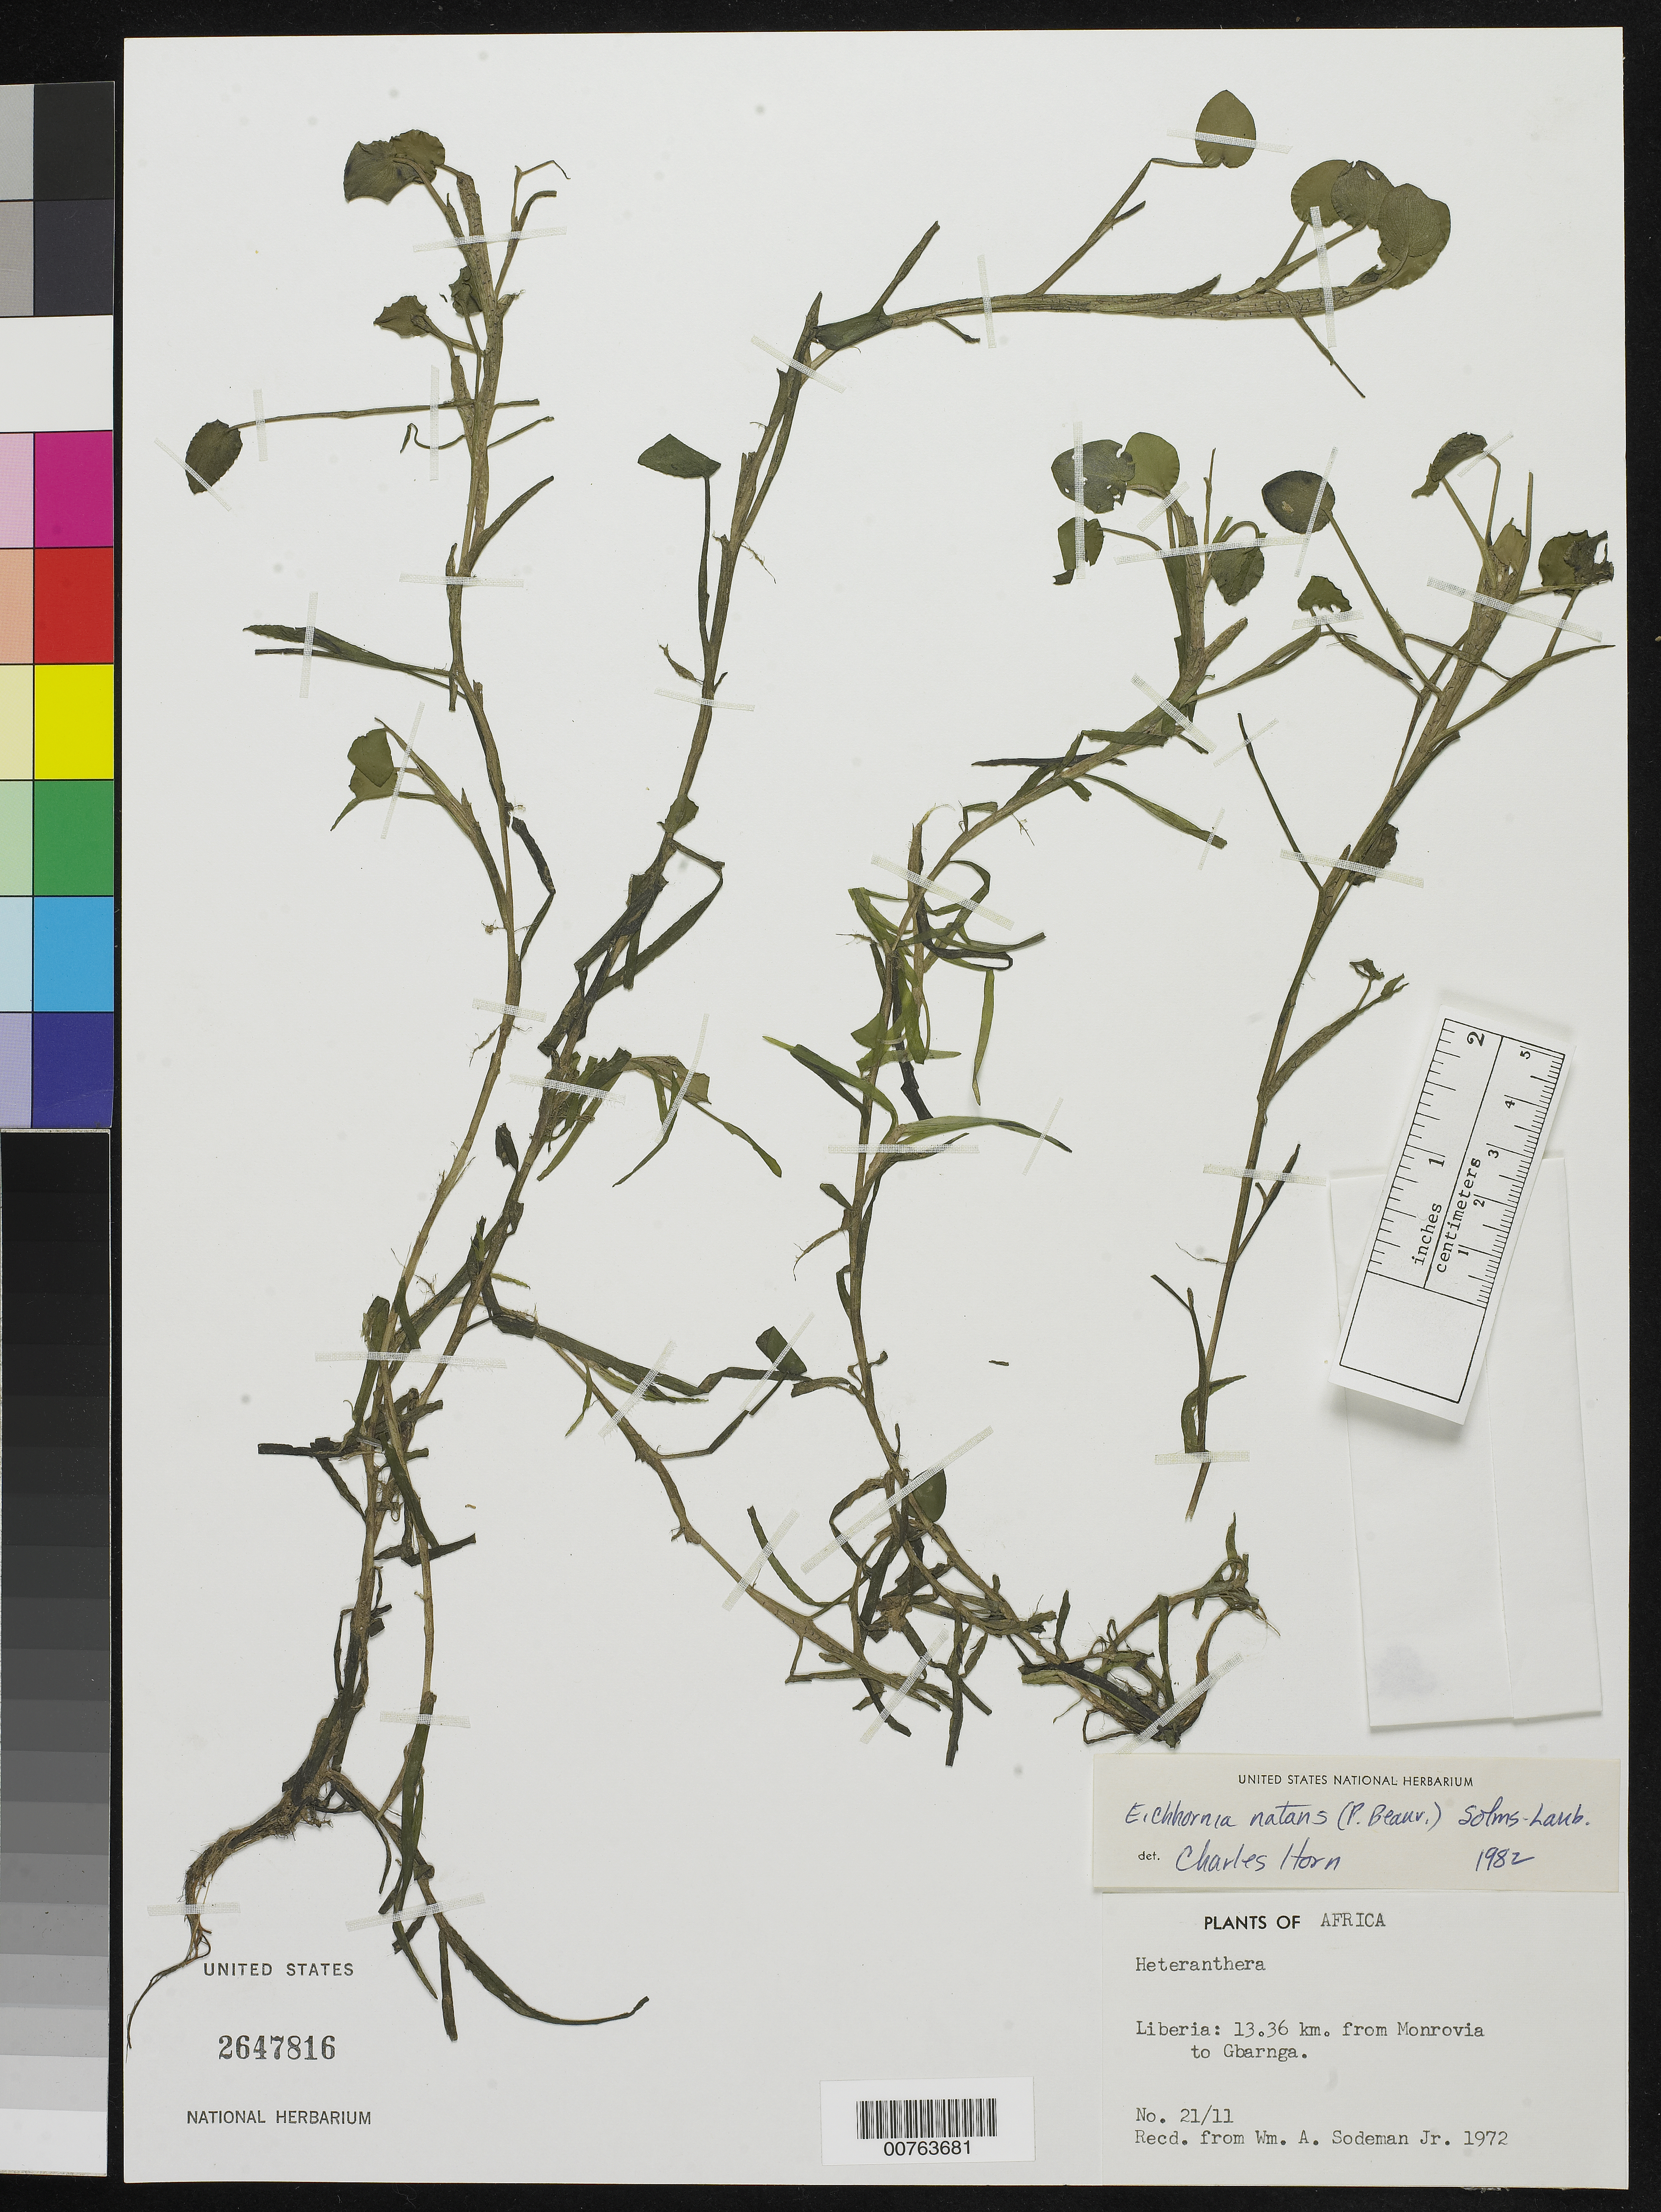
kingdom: Plantae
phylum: Tracheophyta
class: Liliopsida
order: Commelinales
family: Pontederiaceae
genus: Eichhornia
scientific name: Eichhornia natans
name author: (P. Beauv.) Solms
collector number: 21/11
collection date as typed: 1972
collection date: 1972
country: Liberia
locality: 13.36km from Monrovia to Gbarnga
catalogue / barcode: US 2647816